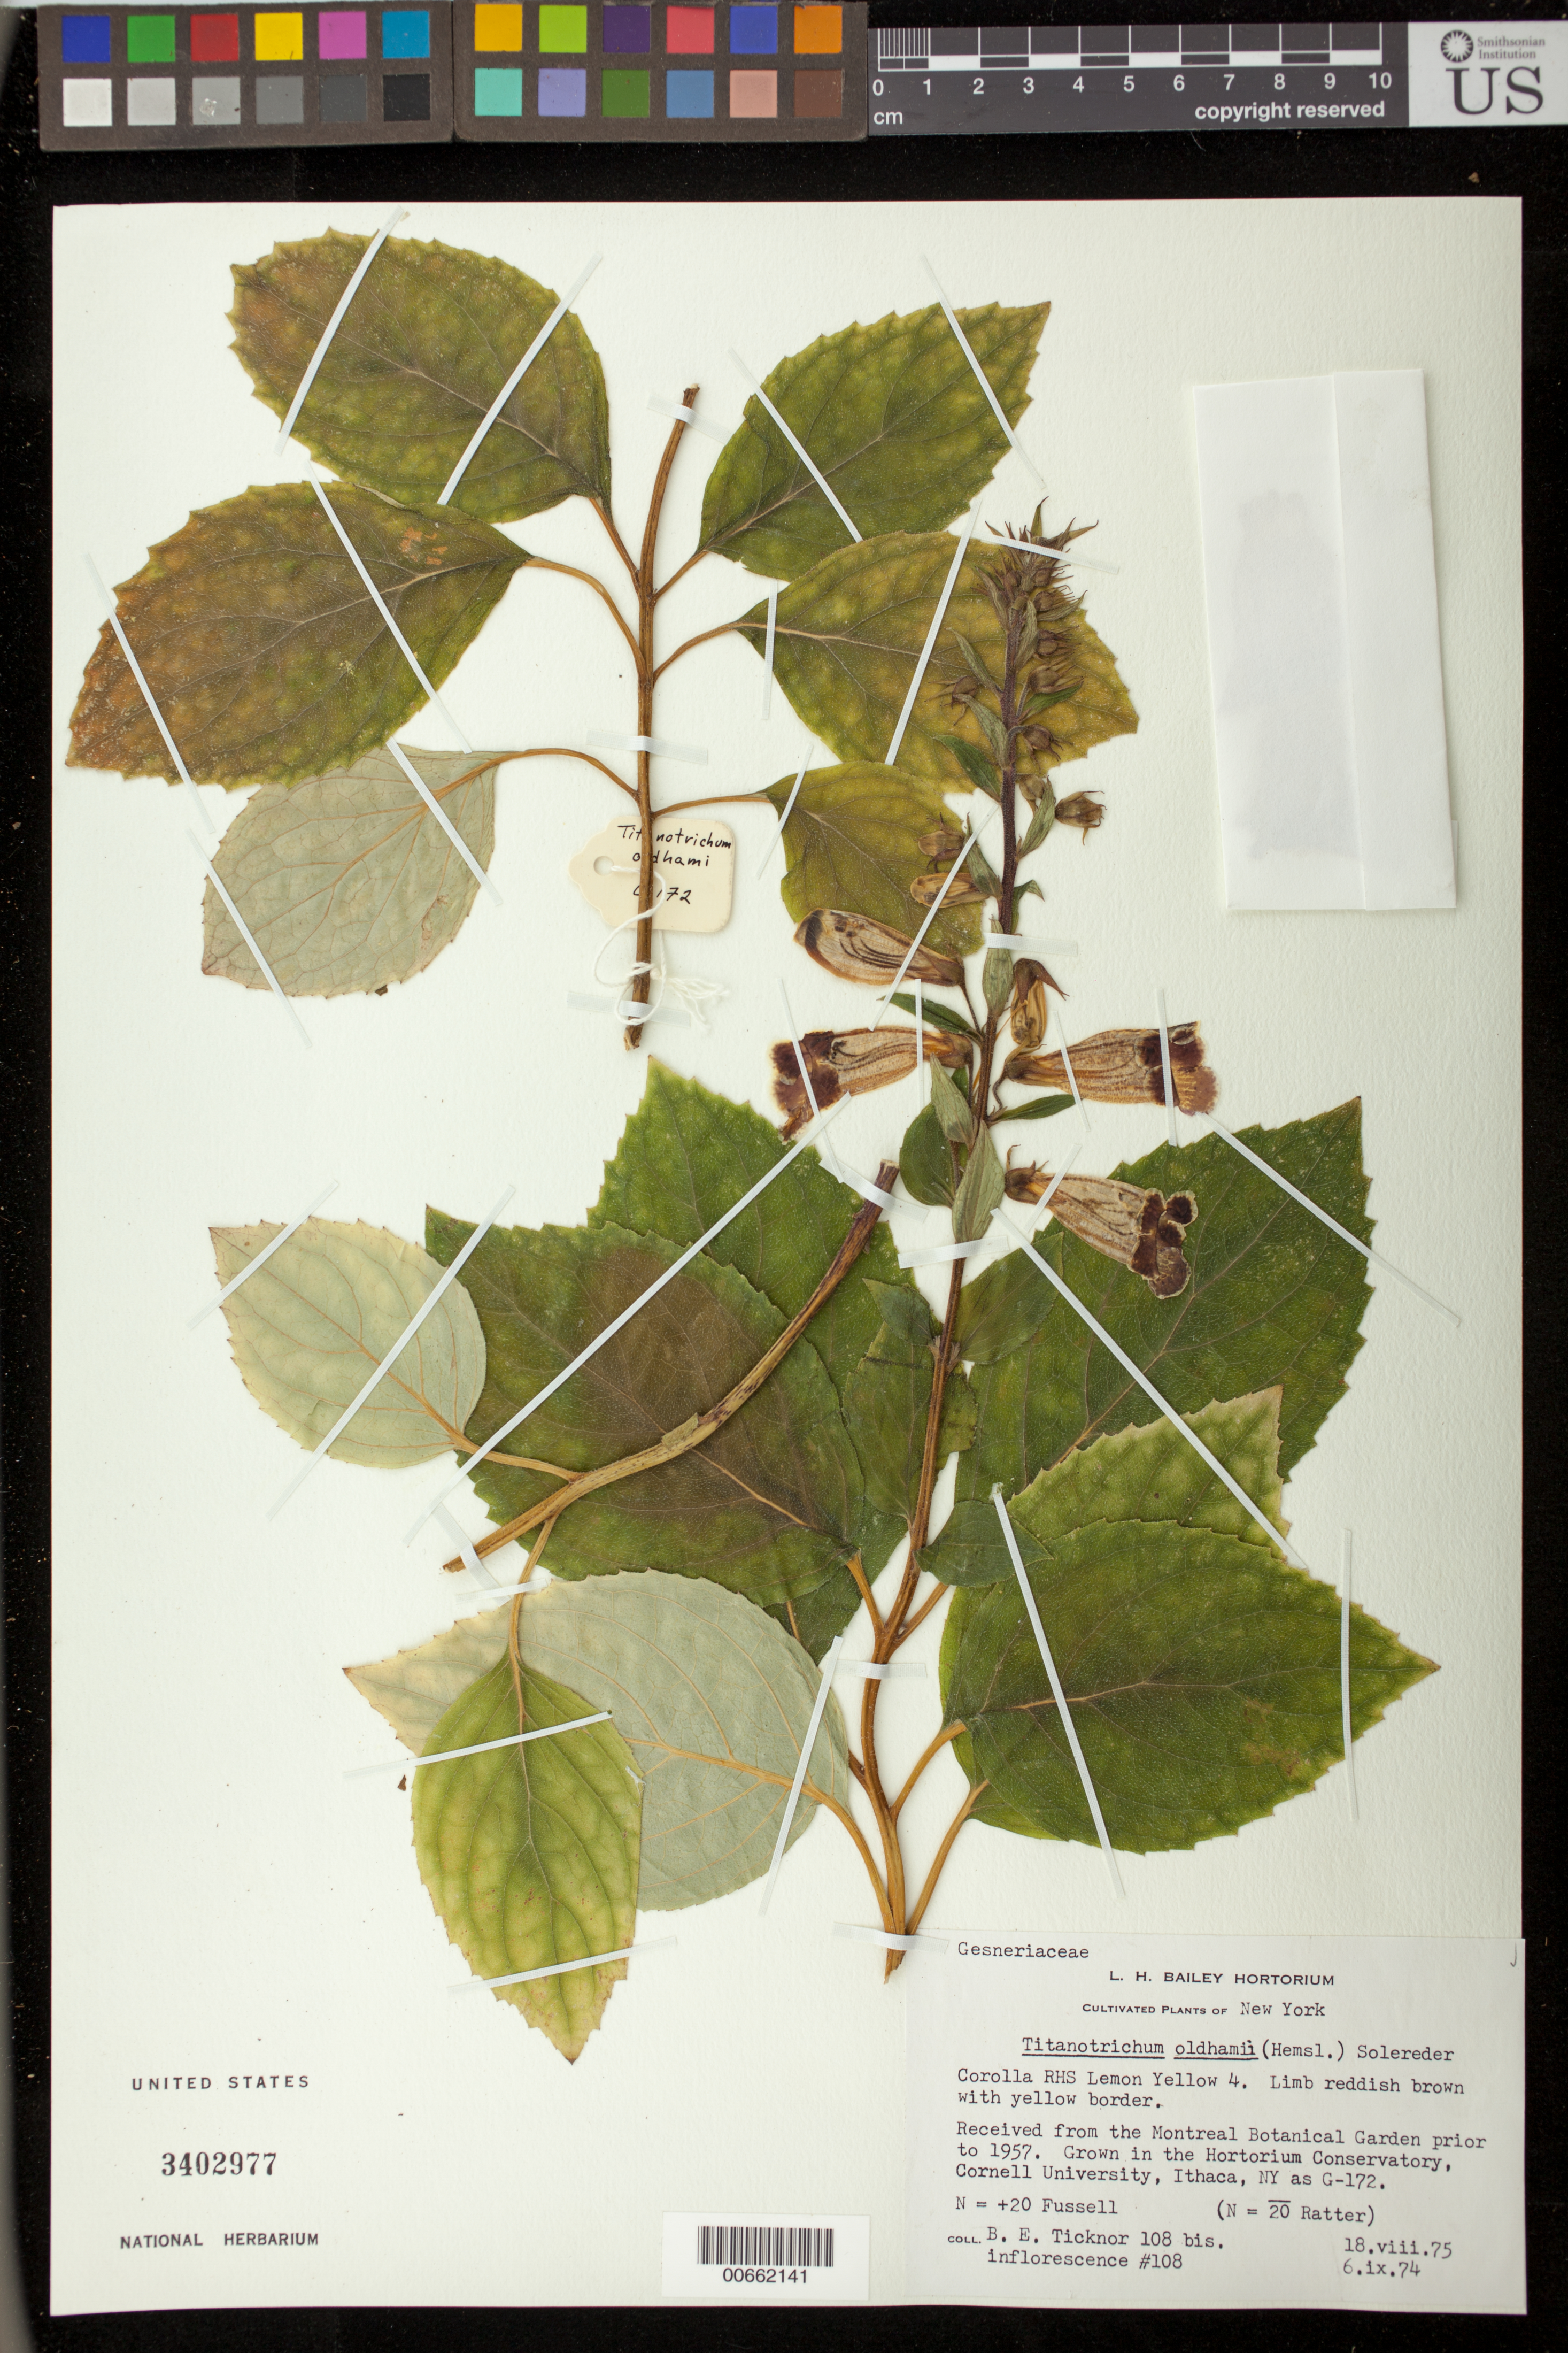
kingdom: Plantae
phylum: Tracheophyta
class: Magnoliopsida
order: Lamiales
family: Gesneriaceae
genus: Titanotrichum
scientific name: Titanotrichum oldhamii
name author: (Hemsl.) Soler.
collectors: B. Ticknor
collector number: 108 bis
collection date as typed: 18 Aug 1975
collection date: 1975-08-18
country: United States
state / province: New York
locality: Grown in the Hortorium Conservatory, Cornell University, Ithaca, NY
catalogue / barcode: US 3402977